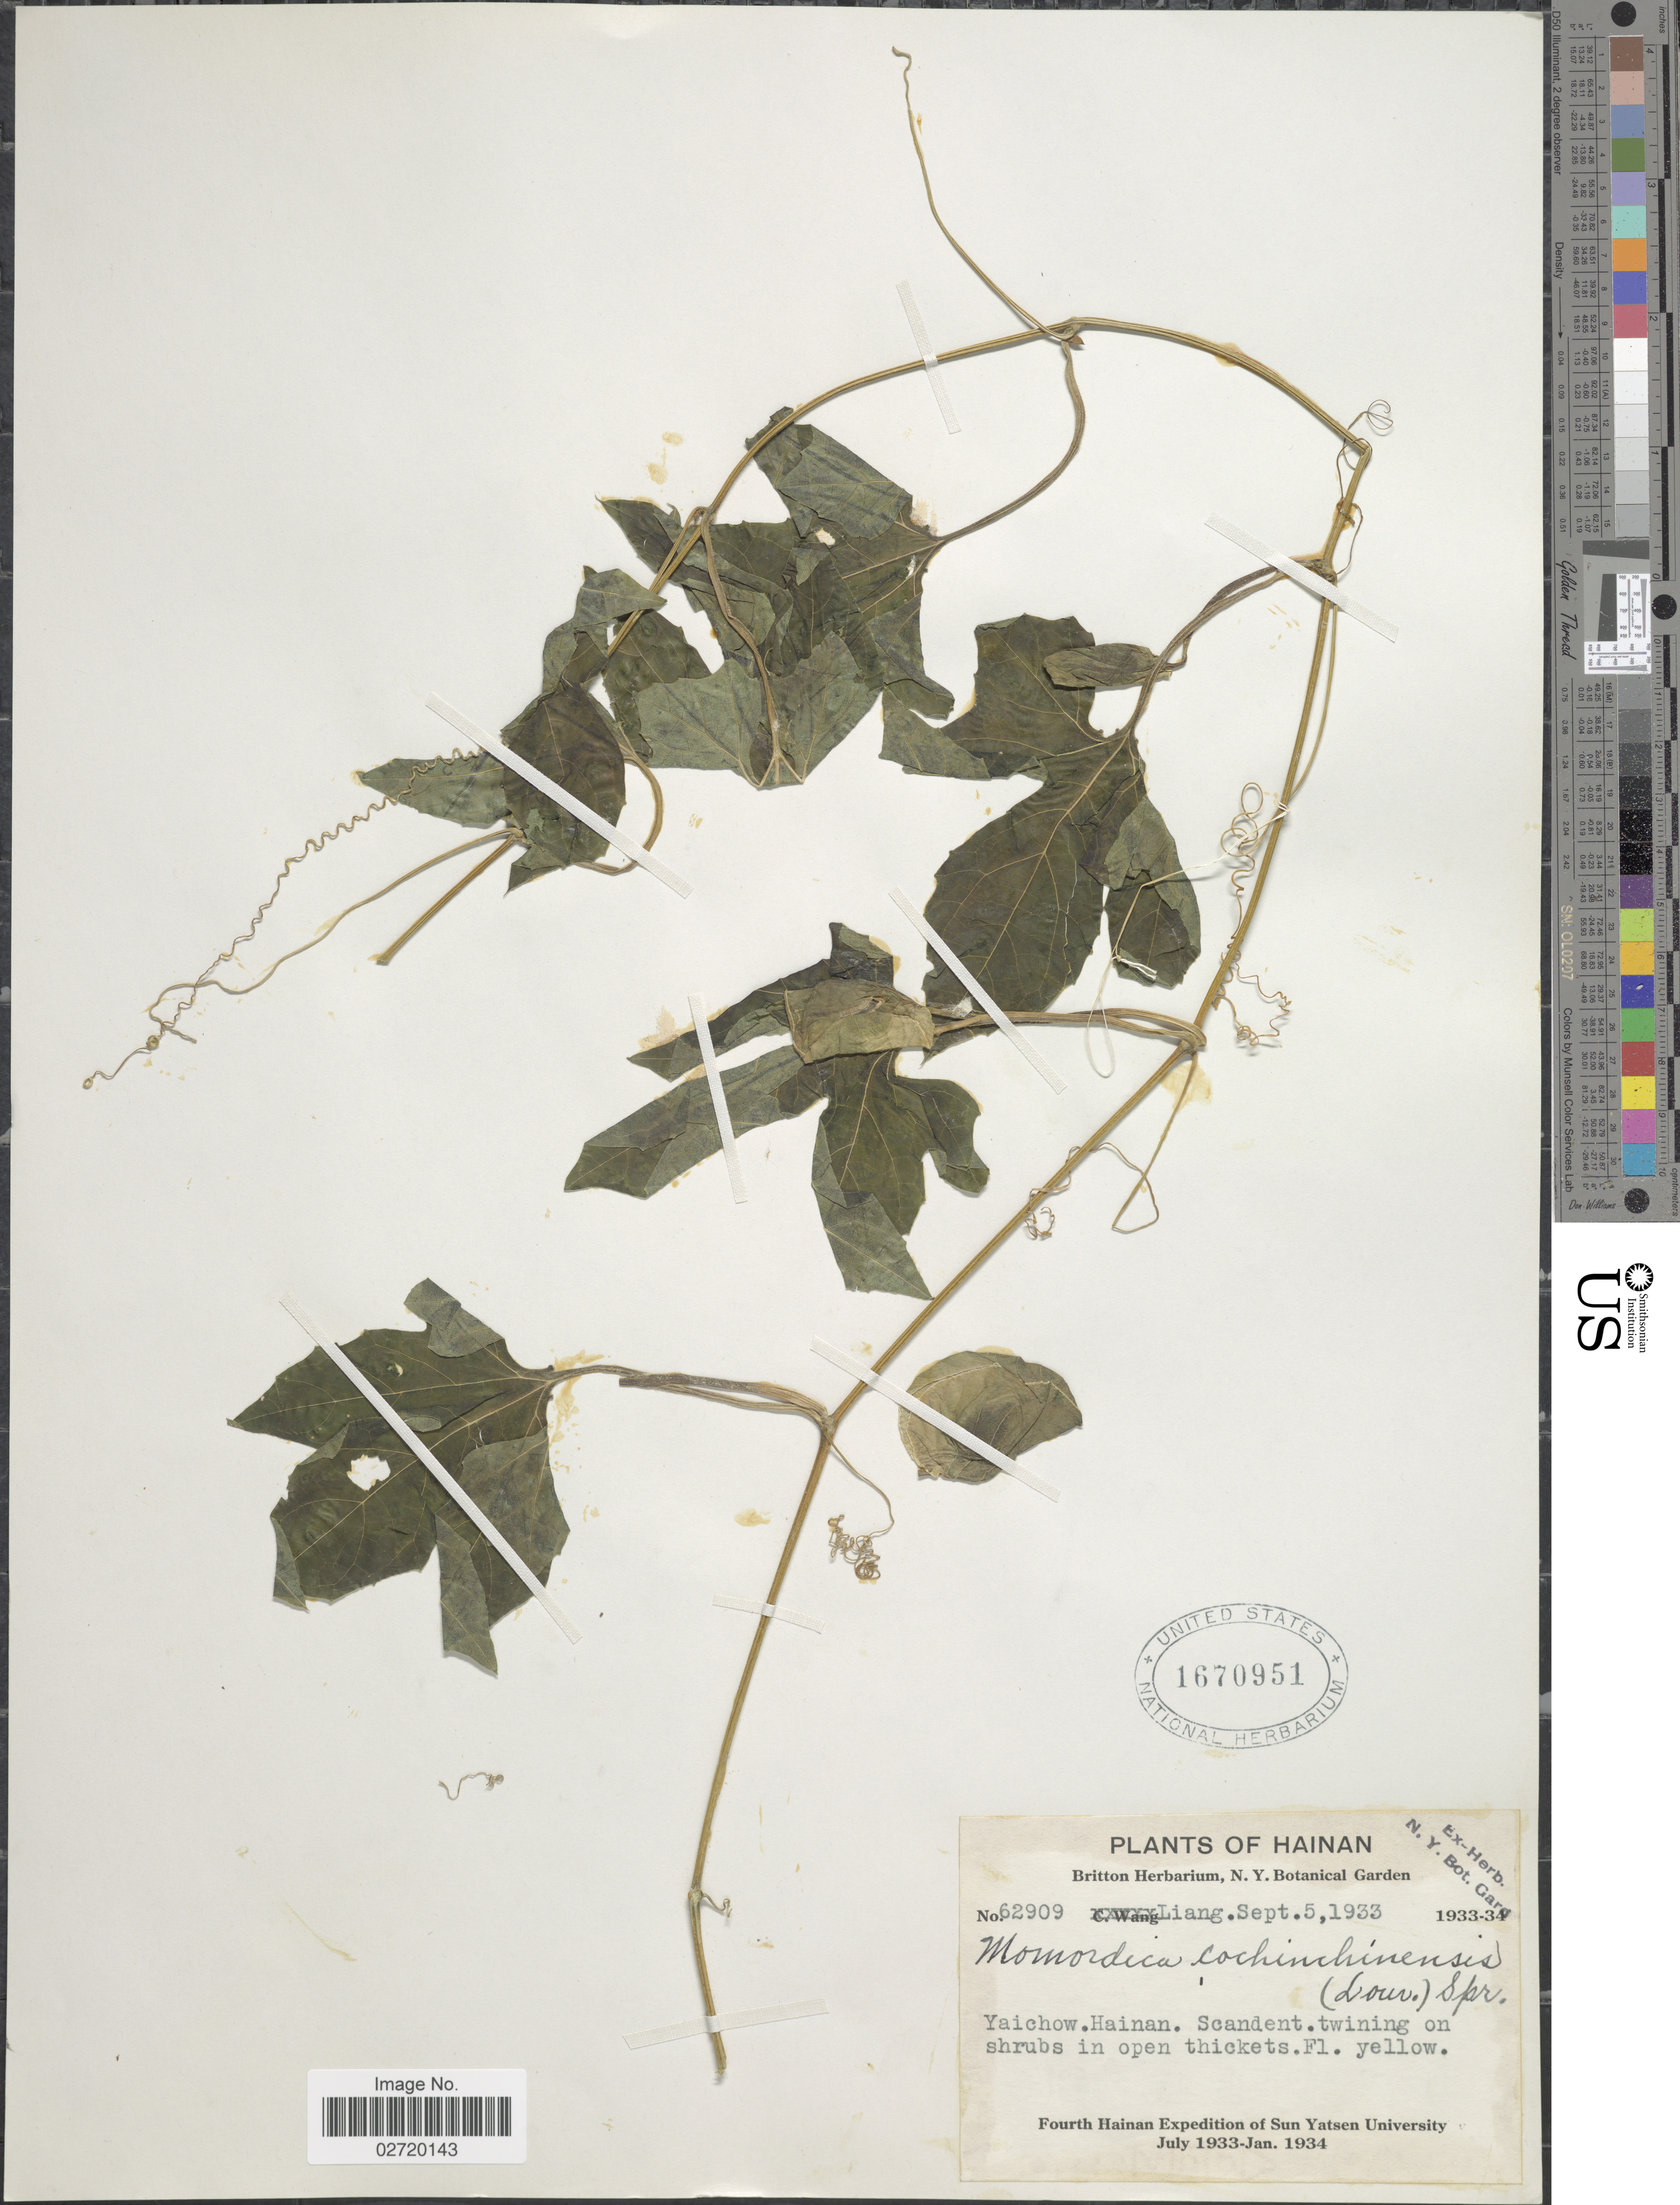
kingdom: Plantae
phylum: Tracheophyta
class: Magnoliopsida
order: Cucurbitales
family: Cucurbitaceae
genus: Momordica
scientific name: Momordica cochinchinensis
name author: (Lour.) Spreng.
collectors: -. Liang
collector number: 62909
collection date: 1933-09-05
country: China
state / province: Hainan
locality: Yaichow, Hainan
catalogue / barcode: US 1670951